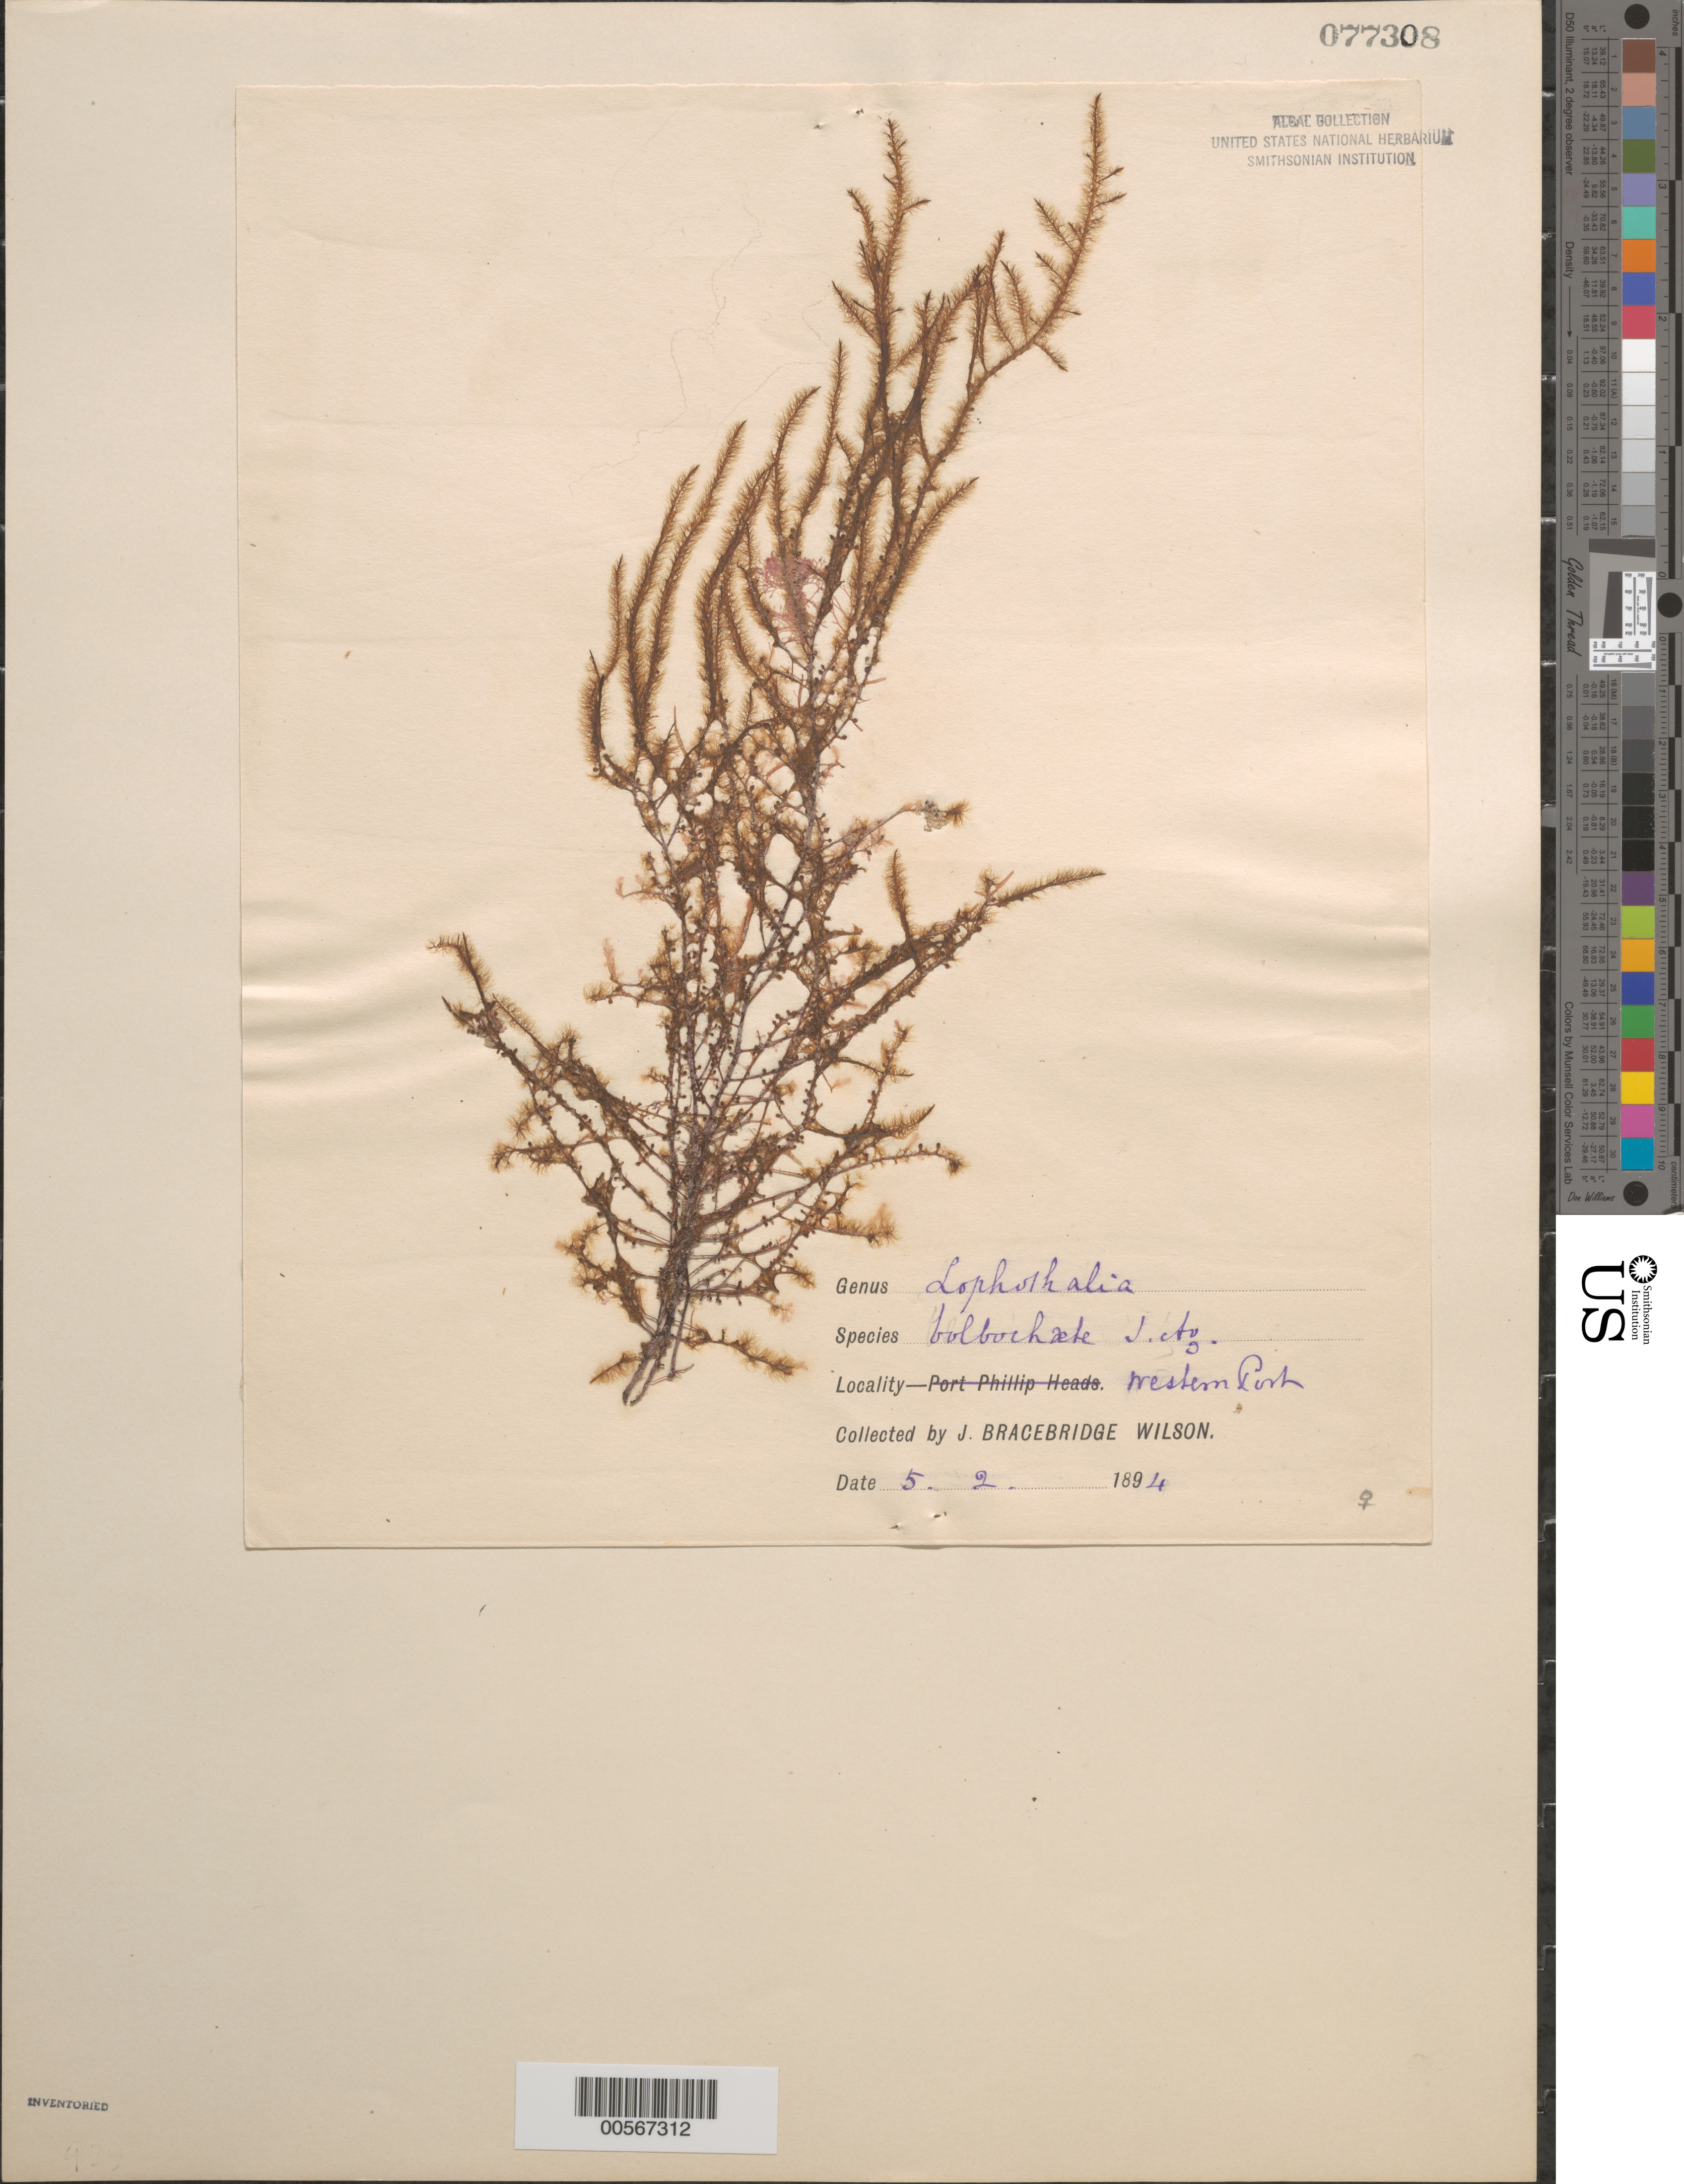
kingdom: Plantae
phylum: Rhodophyta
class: Florideophyceae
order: Ceramiales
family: Rhodomelaceae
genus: Doxodasya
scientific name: Doxodasya bolbochaete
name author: (Harv.)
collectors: J. B. Wilson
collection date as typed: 05 Feb 1894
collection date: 1894-02-05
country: Australia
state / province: Victoria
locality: Western Port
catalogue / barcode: US 77308